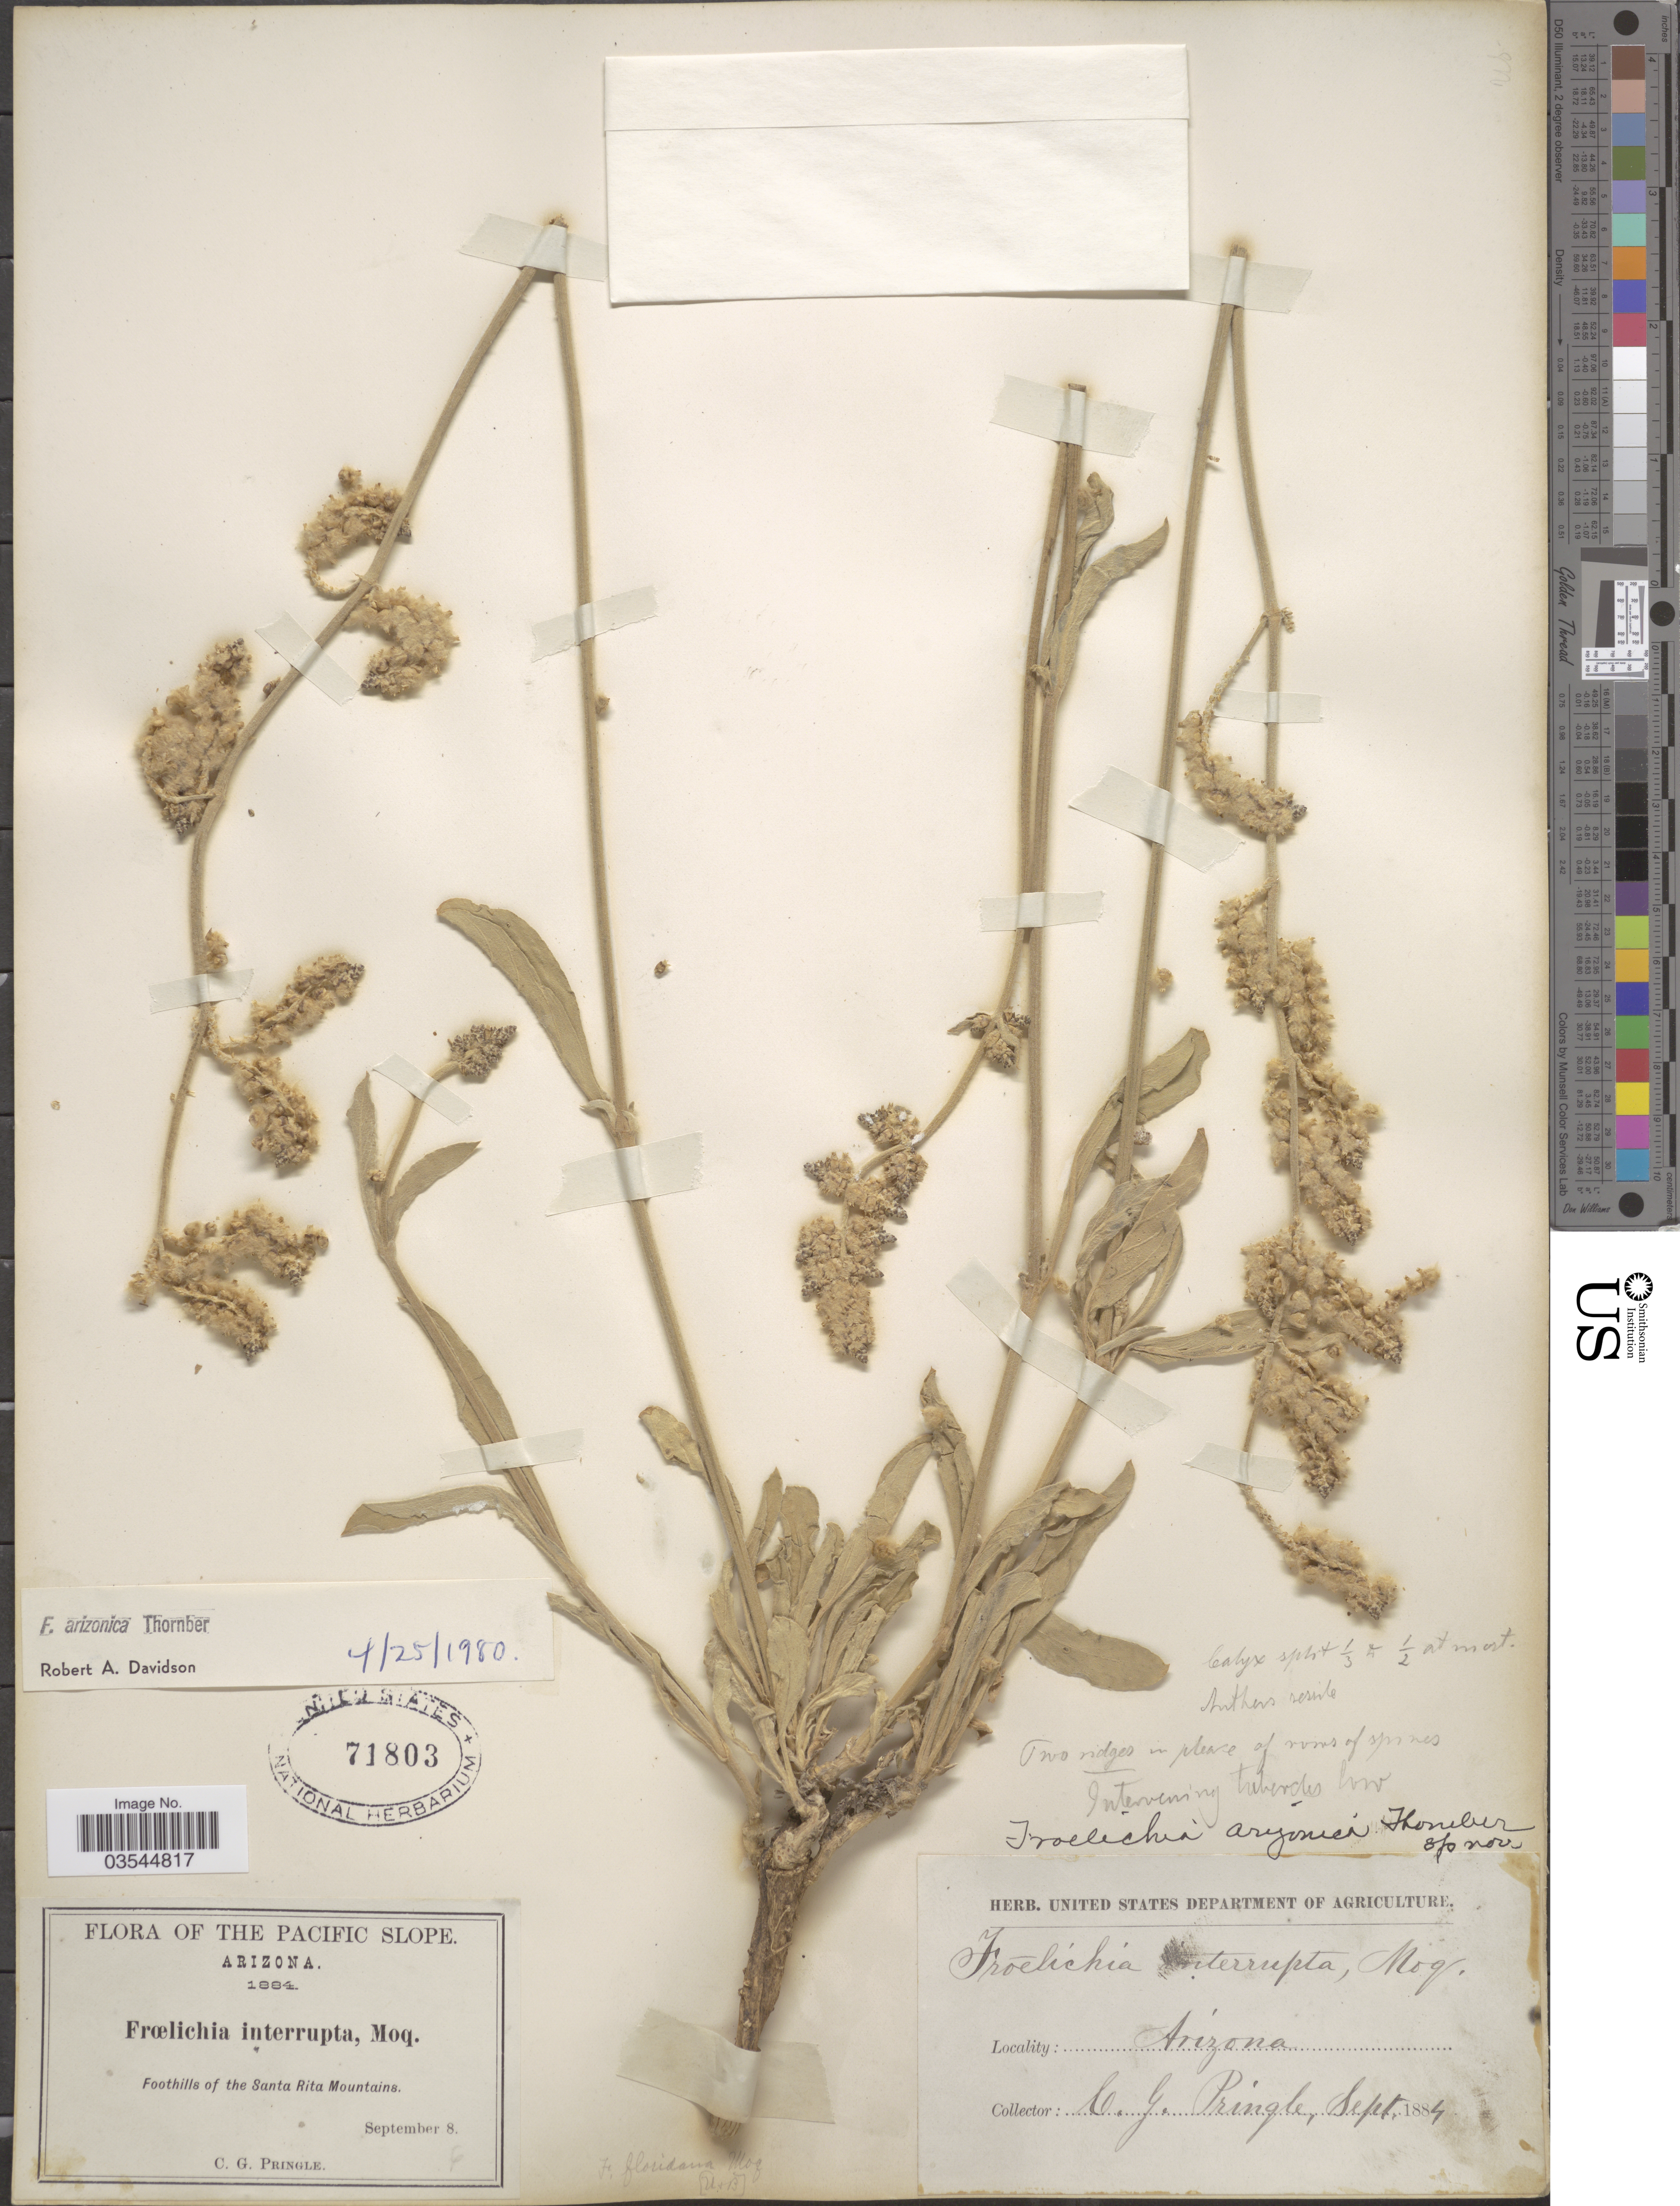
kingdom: Plantae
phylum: Tracheophyta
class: Magnoliopsida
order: Caryophyllales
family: Amaranthaceae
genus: Froelichia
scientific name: Froelichia arizonica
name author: Thornber ex Standl.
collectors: C. G. Pringle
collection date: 1884-09-08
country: United States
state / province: Arizona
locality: Pacific Slope, Foothills of the Santa Rita Mountains.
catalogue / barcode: US 71803